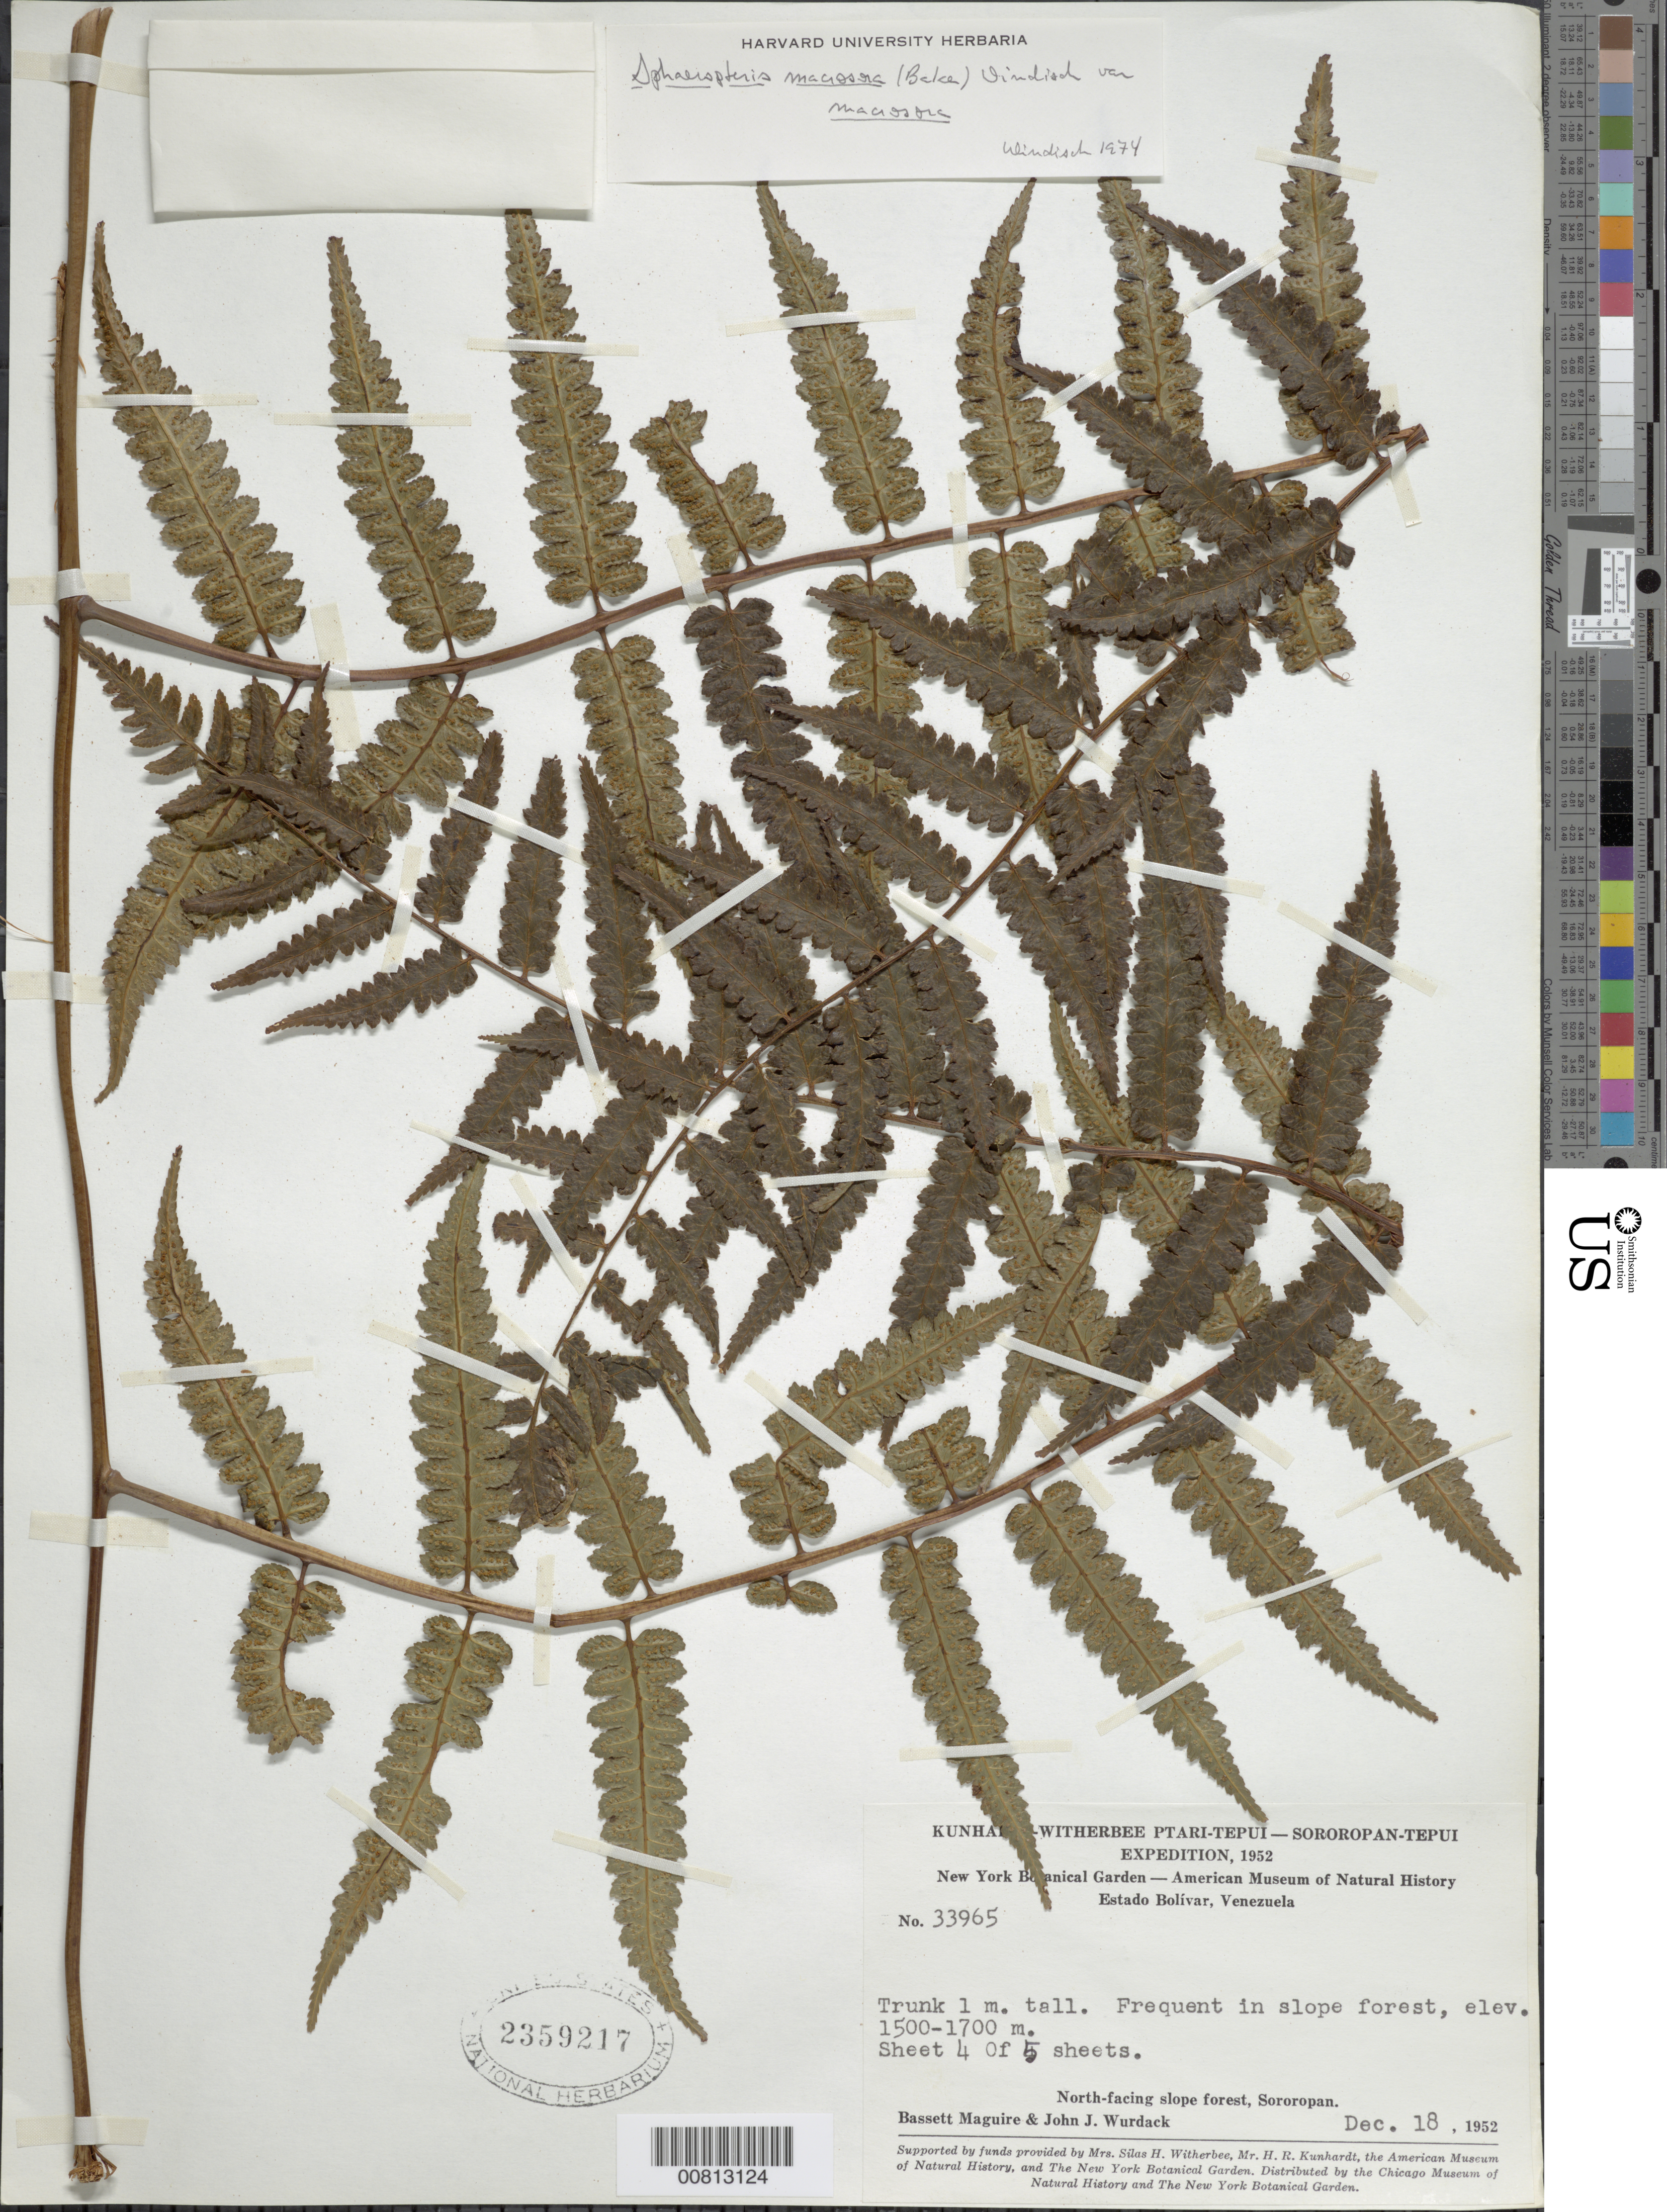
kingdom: Plantae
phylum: Tracheophyta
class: Polypodiopsida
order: Cyatheales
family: Cyatheaceae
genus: Cyathea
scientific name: Cyathea macrosora var. macrosora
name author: (Baker) Domin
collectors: B. Maguire & J. J. Wurdack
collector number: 33965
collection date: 1952-12-18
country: Venezuela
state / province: Bolivar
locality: North-facing slope forest, Sororopan, Kunhardt-Witherbee Ptari-Tepui - Sororopan-Tepui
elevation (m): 1500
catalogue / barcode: US 2359217